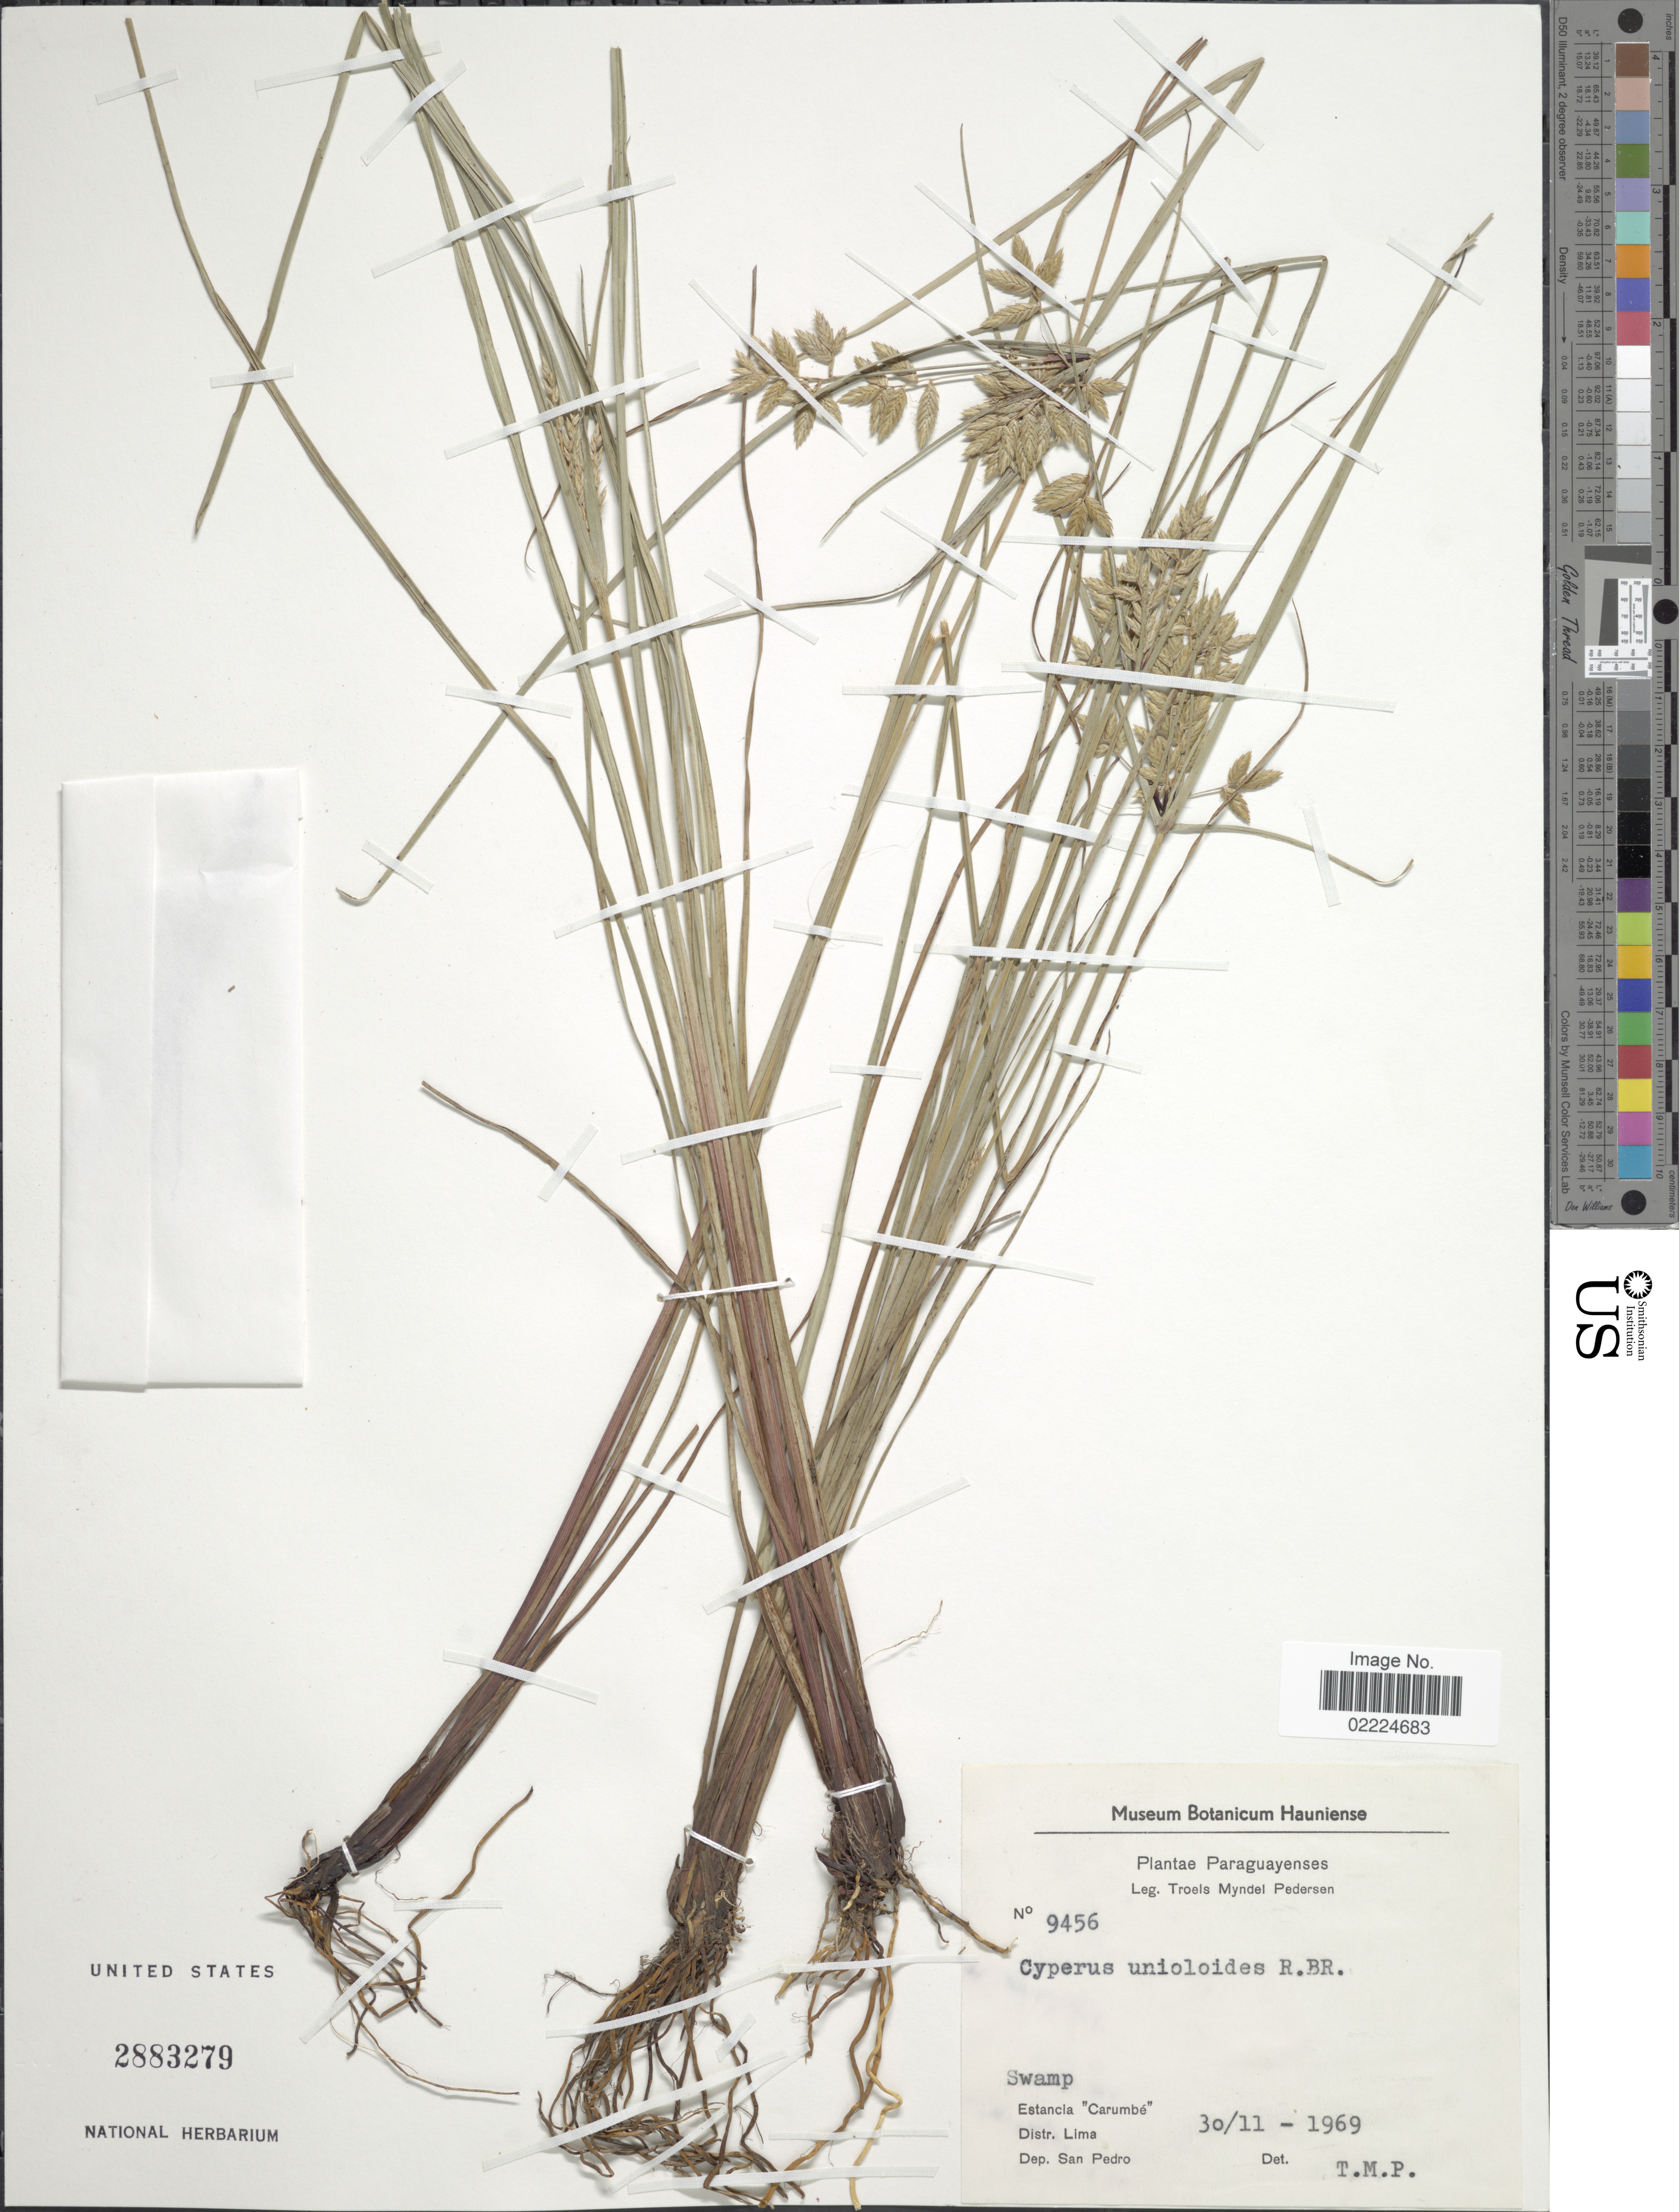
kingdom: Plantae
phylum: Tracheophyta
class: Liliopsida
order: Poales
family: Cyperaceae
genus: Cyperus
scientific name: Cyperus unioloides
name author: R. Br.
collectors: T. Pederson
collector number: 9456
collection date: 1969-11-30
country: Paraguay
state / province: San Pedro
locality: Estancia "Carumbe". distr. Lima. Dep. San Pedro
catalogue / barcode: US 2883279